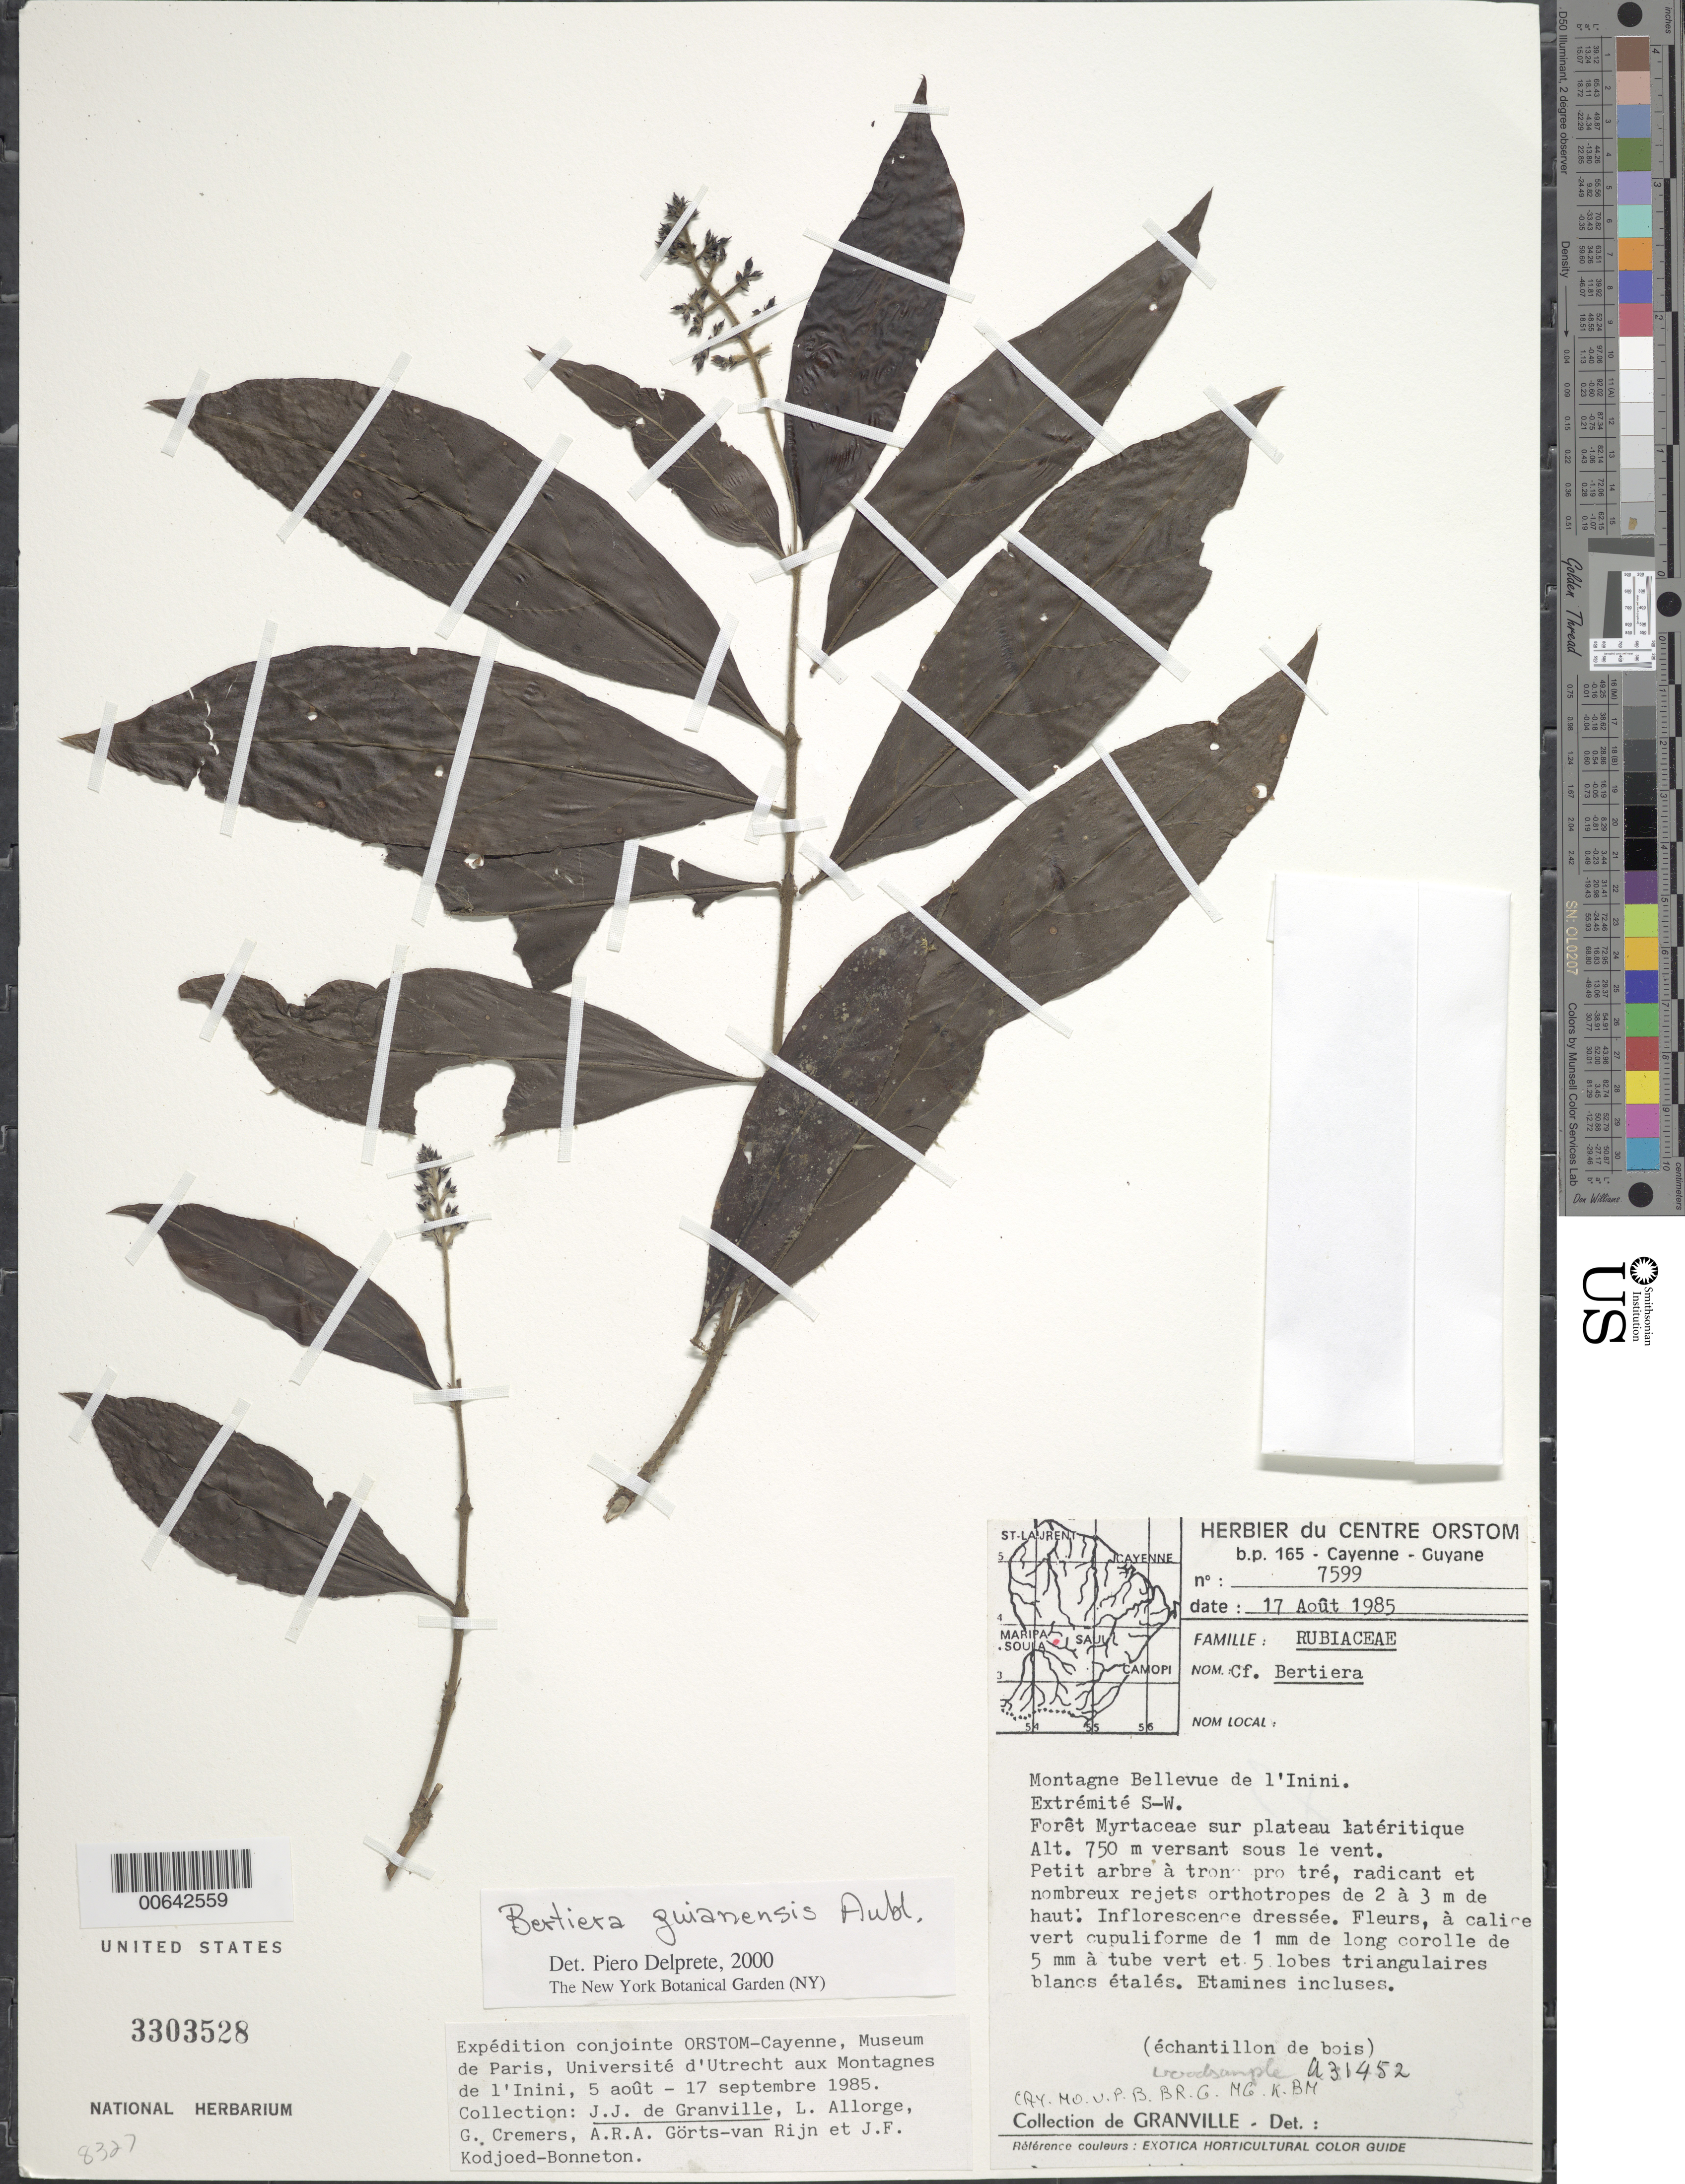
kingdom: Plantae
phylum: Tracheophyta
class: Magnoliopsida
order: Gentianales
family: Rubiaceae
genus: Bertiera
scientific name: Bertiera guianensis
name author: Aubl.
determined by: Delprete, P. G., Herb. de Guyane Cay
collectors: J.-J. de Granville, L. Allorge, G. Cremers, A. .R. A. Görts-van Rijn & J. Kodjoed-Bonneton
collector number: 7599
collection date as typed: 17-Aug-85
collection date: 1985-08-17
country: French Guiana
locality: Montagnes Bellevue de l'Inini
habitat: Foret Myrtaceae sur plateau lateritique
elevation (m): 750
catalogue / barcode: US 3303528